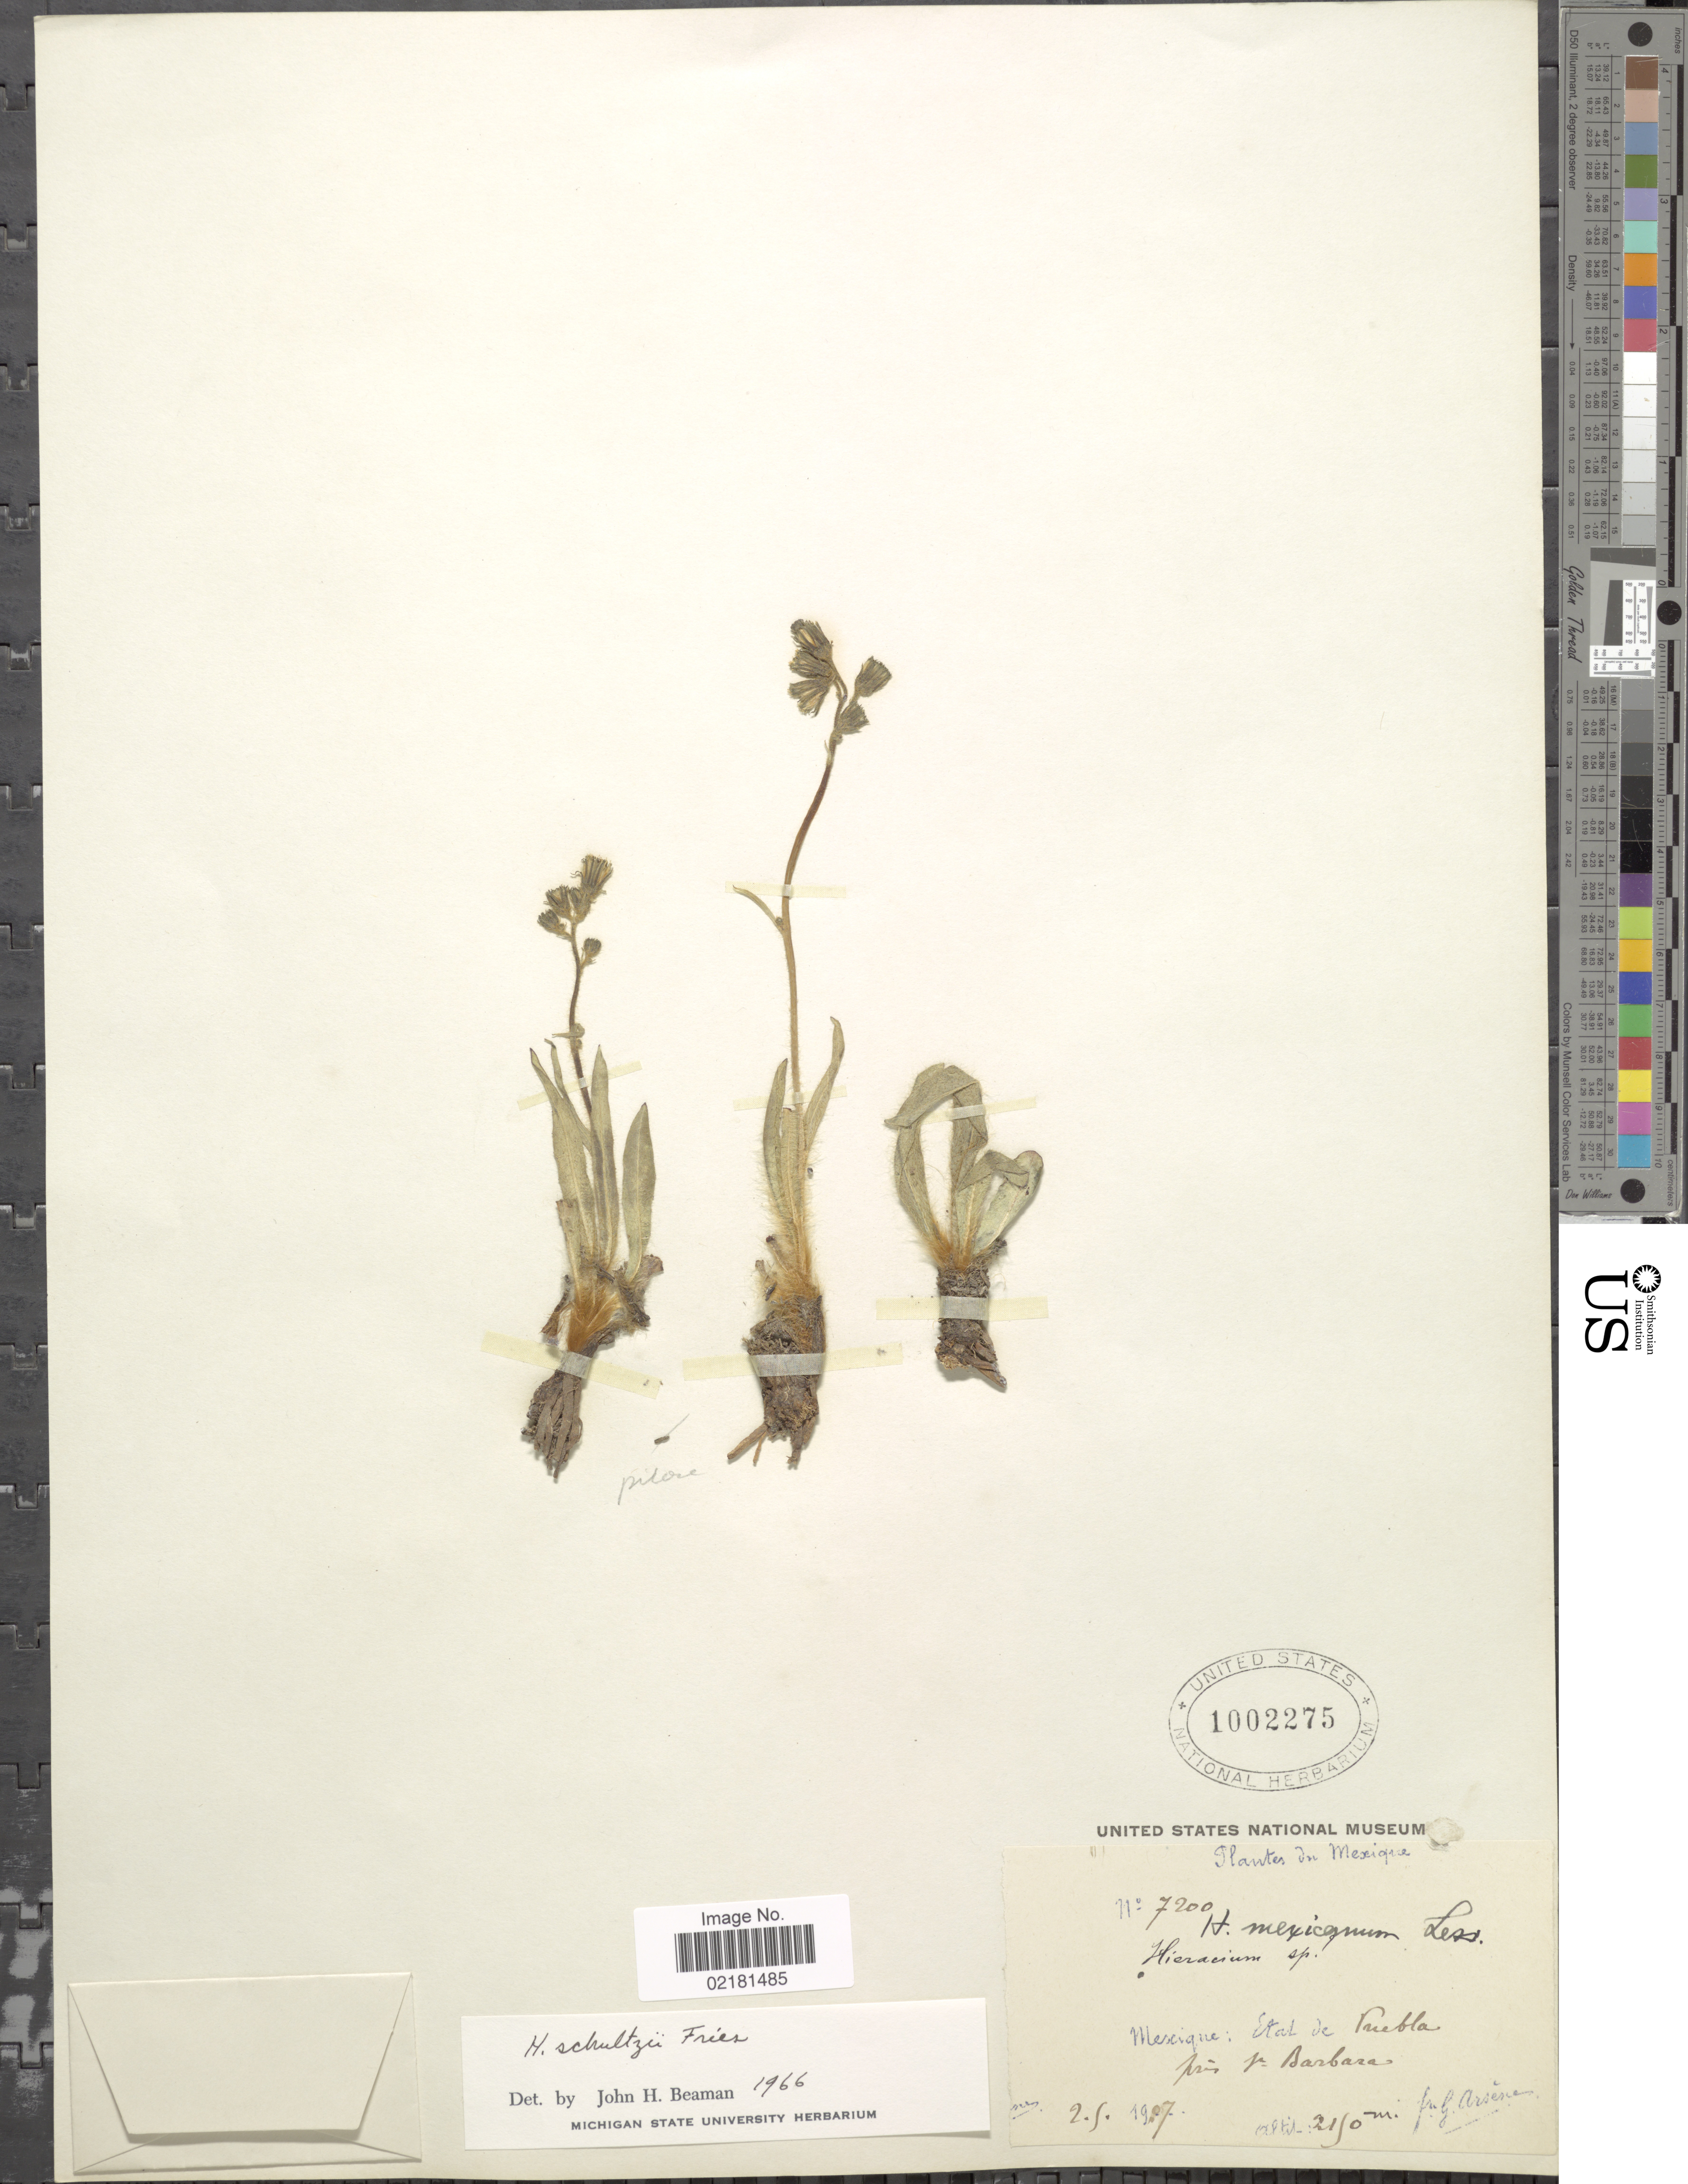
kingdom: Plantae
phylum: Tracheophyta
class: Magnoliopsida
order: Asterales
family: Asteraceae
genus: Hieracium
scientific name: Hieracium schultzii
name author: Fr.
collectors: Bro. G. Arsène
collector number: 7200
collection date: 1907-09-02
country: Mexico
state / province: Puebla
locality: Pres St. Barbara.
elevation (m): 2190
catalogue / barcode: US 1002275